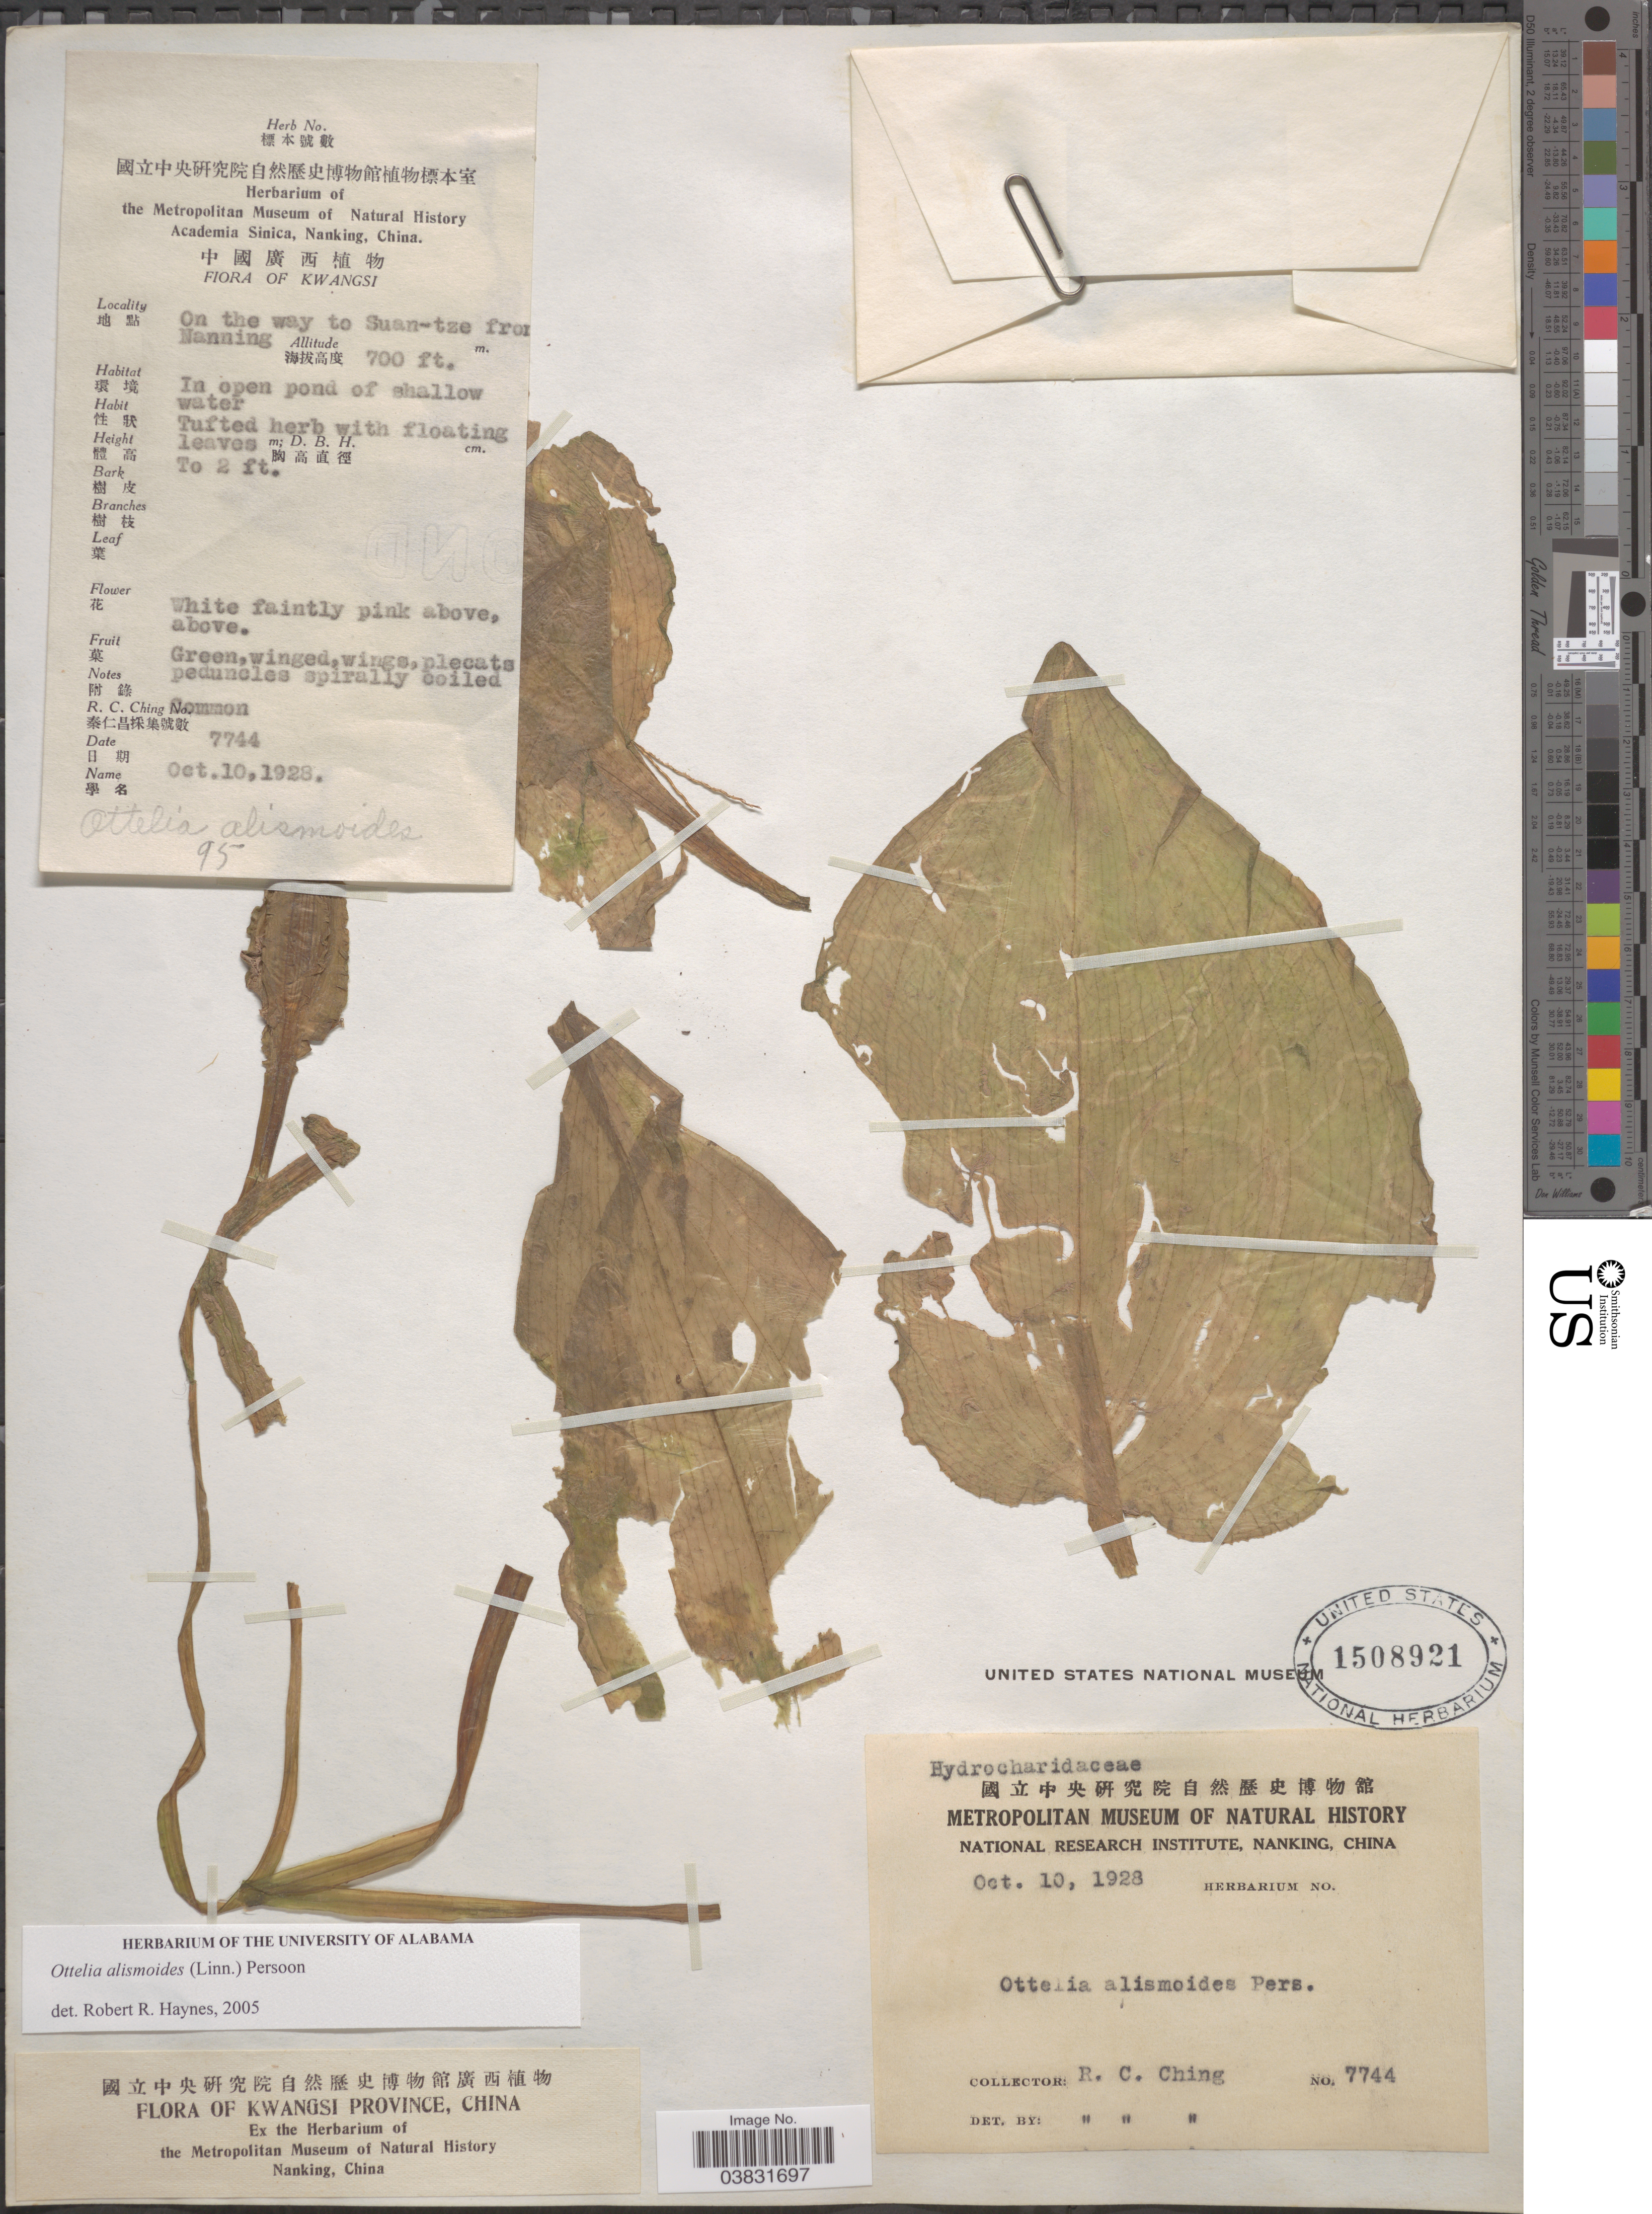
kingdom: Plantae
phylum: Tracheophyta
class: Liliopsida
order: Alismatales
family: Hydrocharitaceae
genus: Ottelia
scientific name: Ottelia alismoides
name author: Pers.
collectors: R. C. Ching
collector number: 7744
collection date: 1928-10-10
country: China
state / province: Guangxi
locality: Kwangsi Province. On the way to Suan-tze from Nanning.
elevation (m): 213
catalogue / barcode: US 1508921